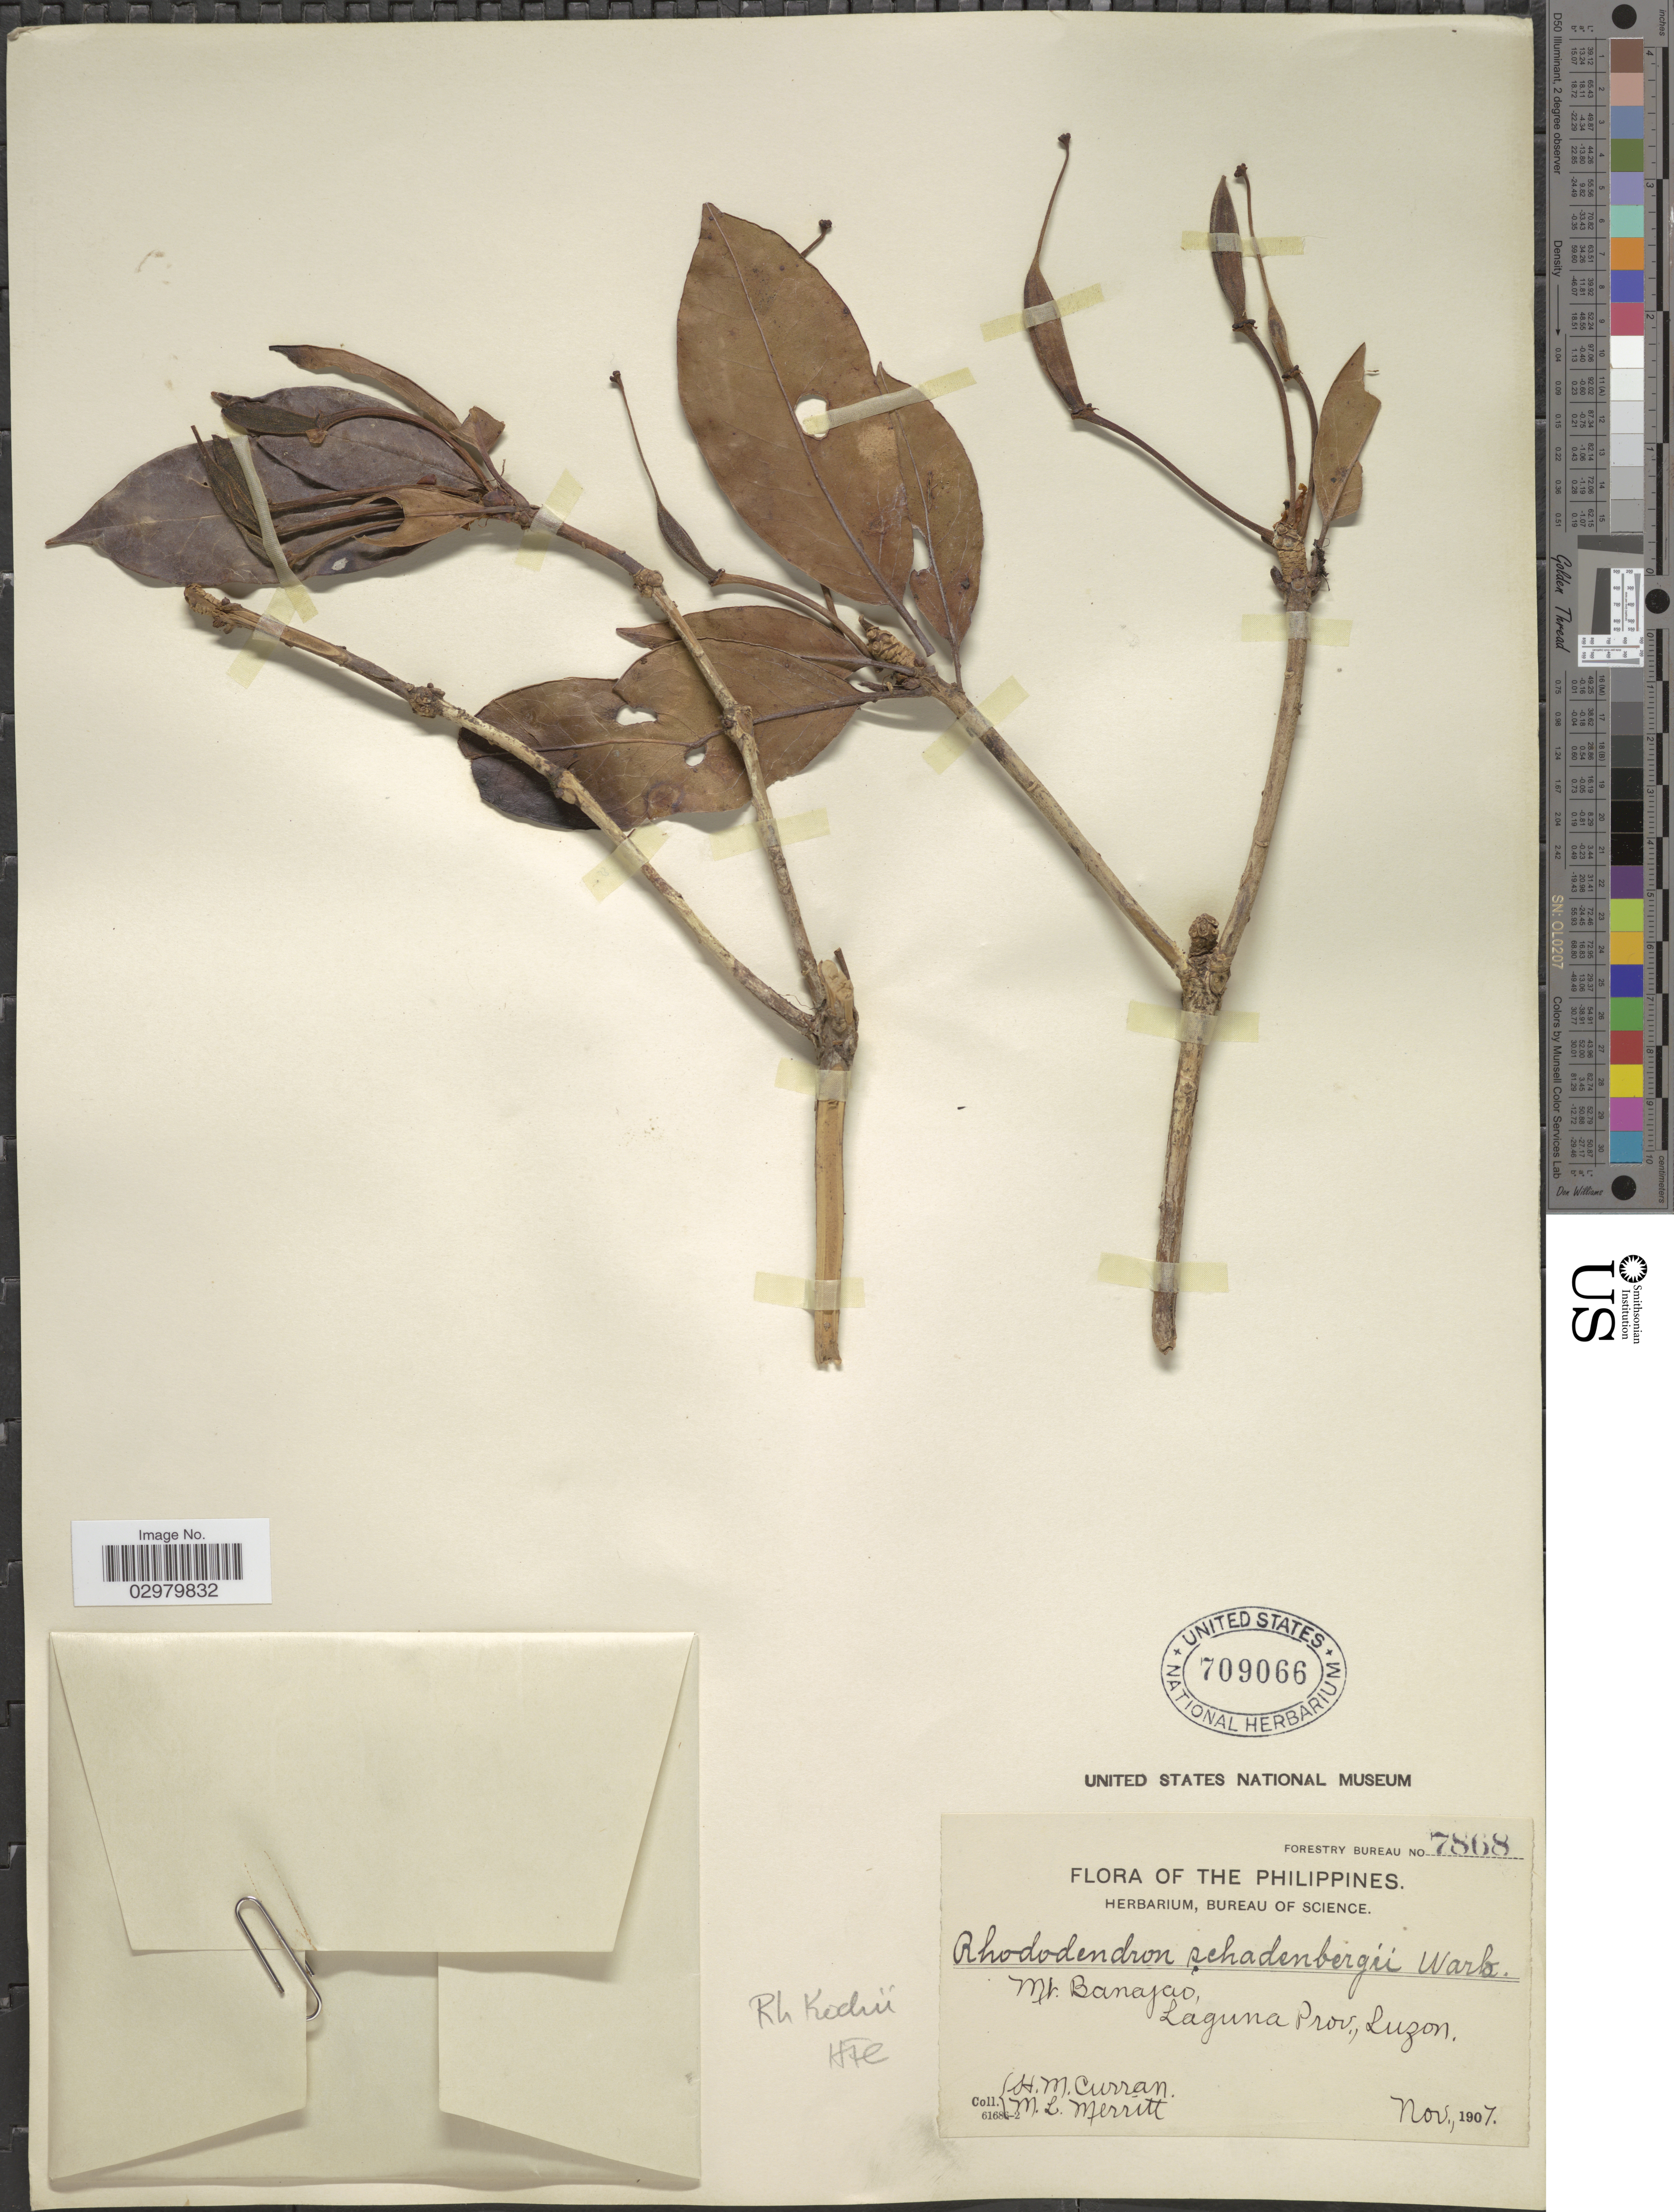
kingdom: Plantae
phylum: Tracheophyta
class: Magnoliopsida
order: Ericales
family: Ericaceae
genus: Rhododendron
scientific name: Rhododendron kochii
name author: Stein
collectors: H. M. Curran & M. L. Merritt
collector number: Forestry Bureau 7868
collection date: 1907-11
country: Philippines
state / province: Calabarzon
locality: Mt. Banajao, Laguna Prov., Luzon.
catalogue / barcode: US 709066